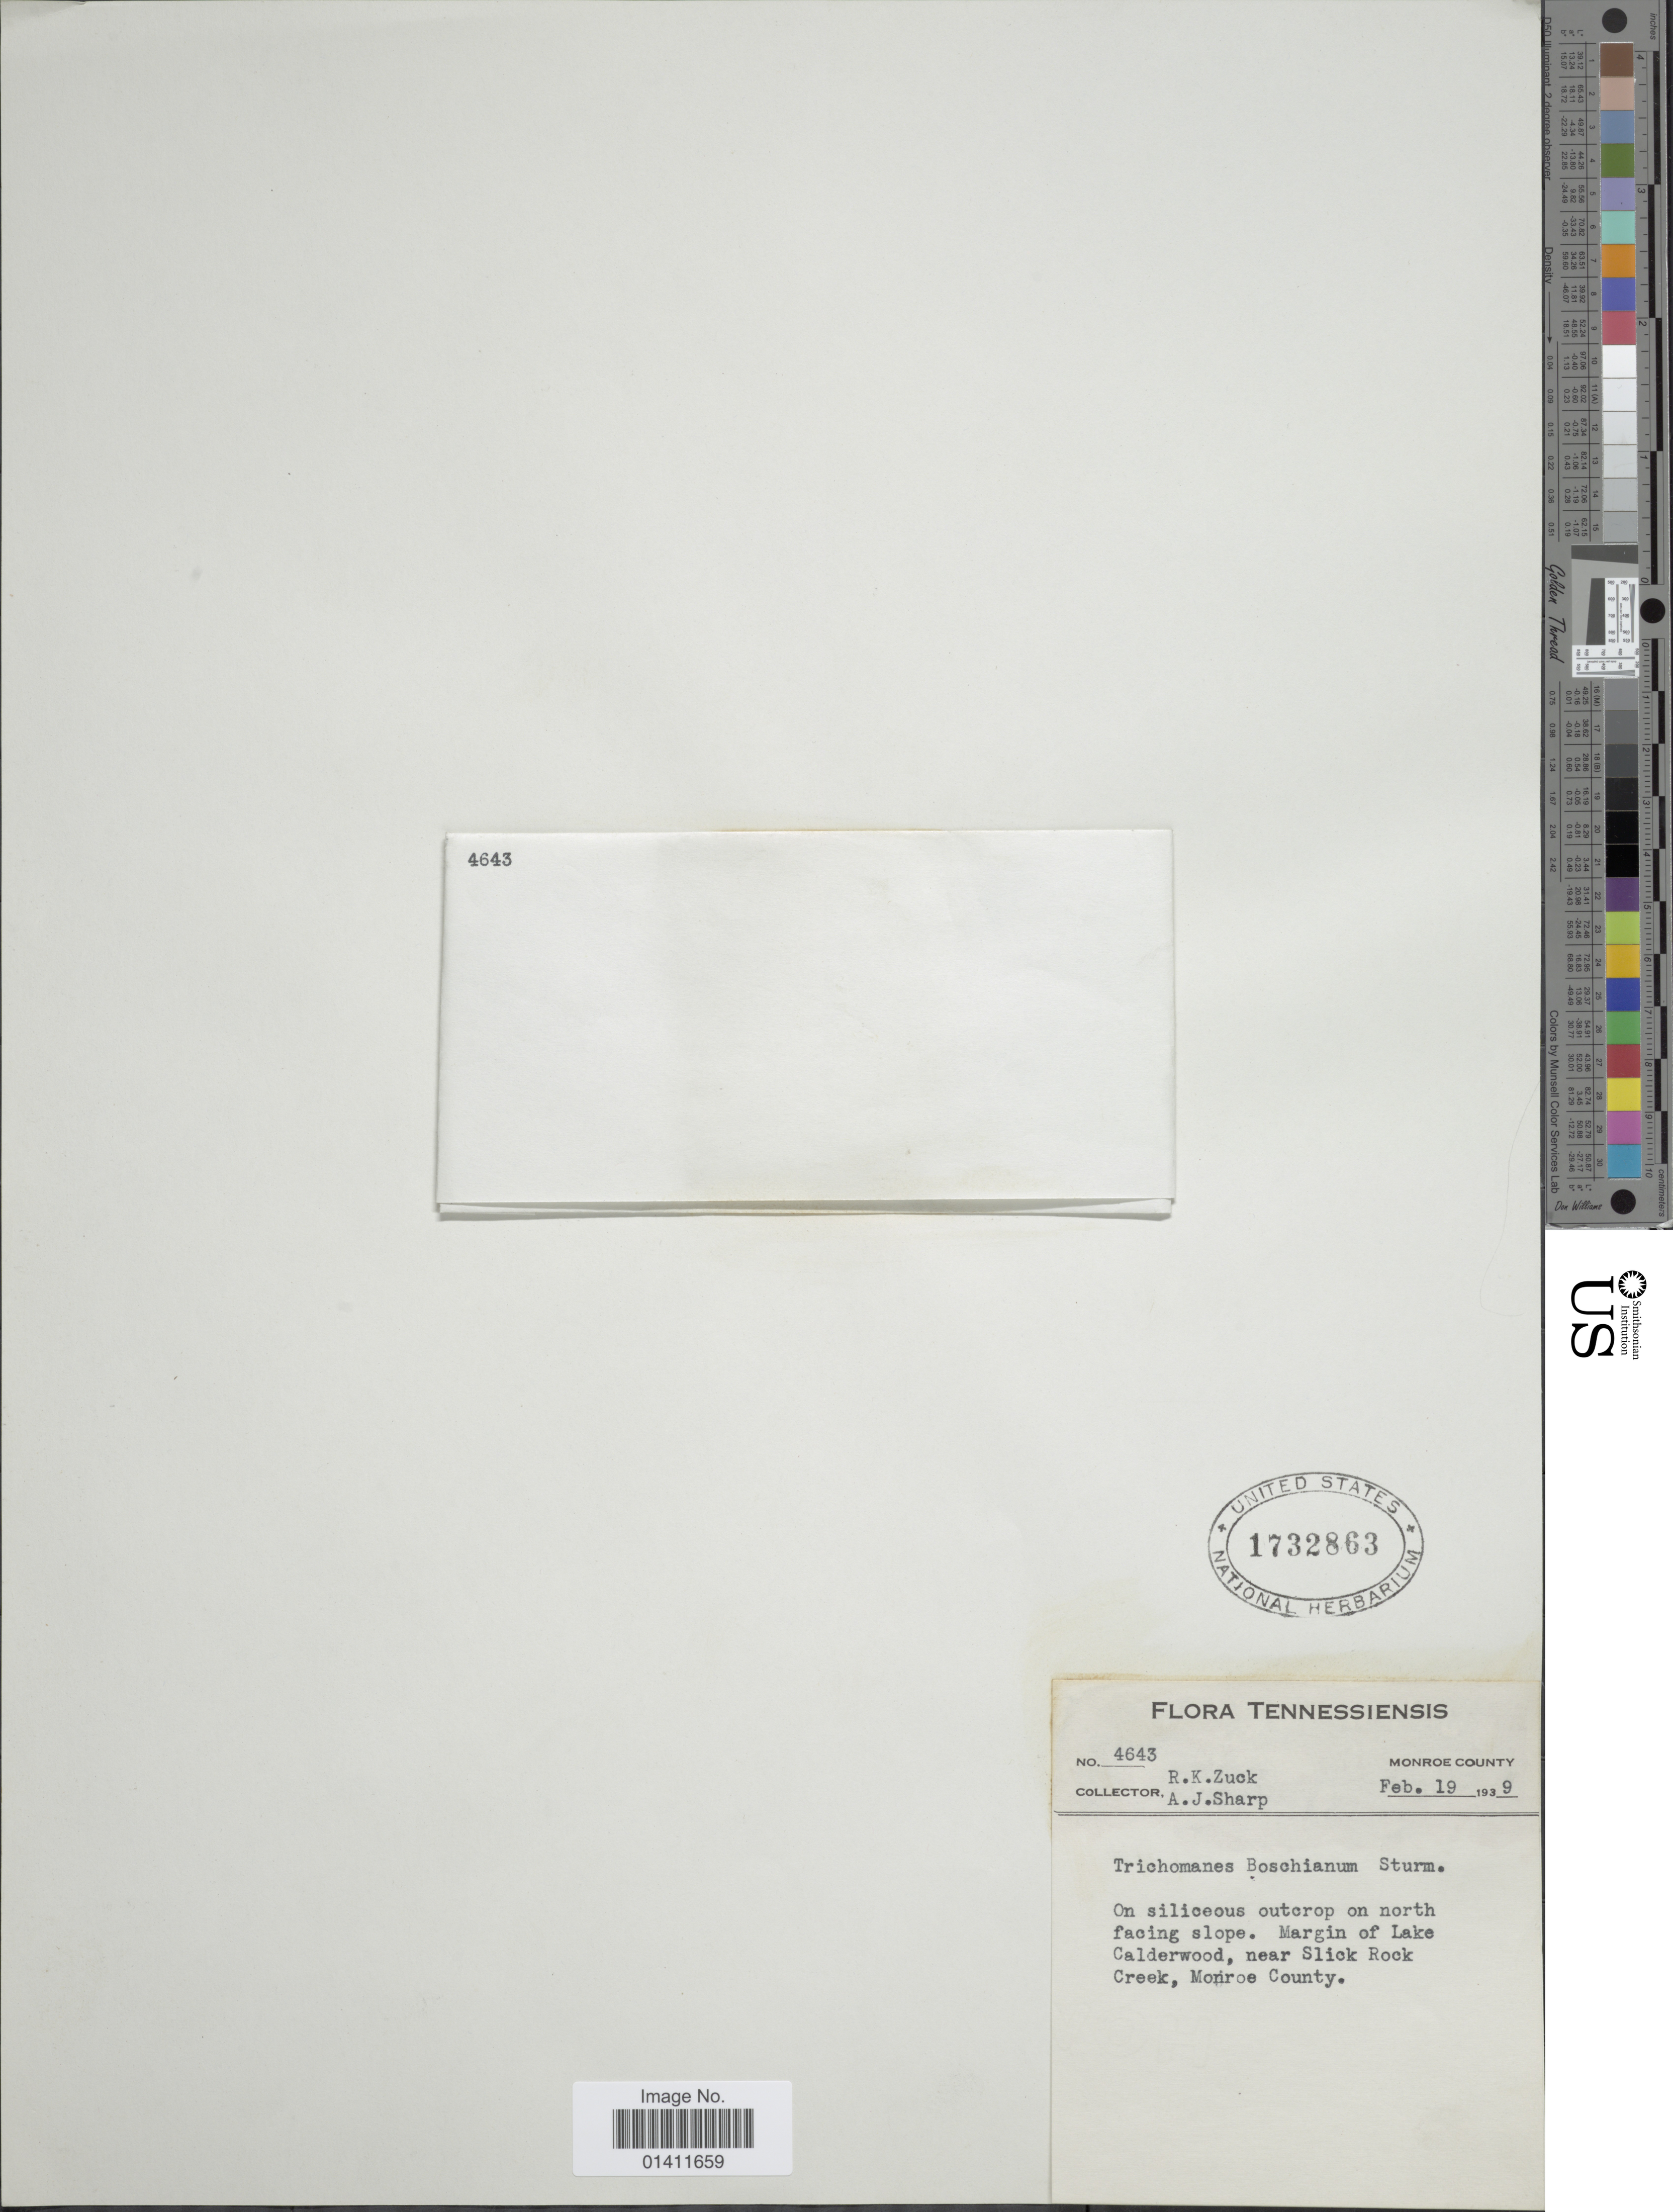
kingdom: Plantae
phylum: Tracheophyta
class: Polypodiopsida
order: Hymenophyllales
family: Hymenophyllaceae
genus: Vandenboschia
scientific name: Vandenboschia boschiana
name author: (J.W. Sturm ex Bosch) Ebihara & K. Iwats.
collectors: R. Zuck & A. J. Sharp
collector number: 4643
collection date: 1939-02-19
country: United States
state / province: Tennessee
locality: Margin of Lake Calderwood, near Slick Rock Creek, Monroe County.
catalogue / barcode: US 1732863